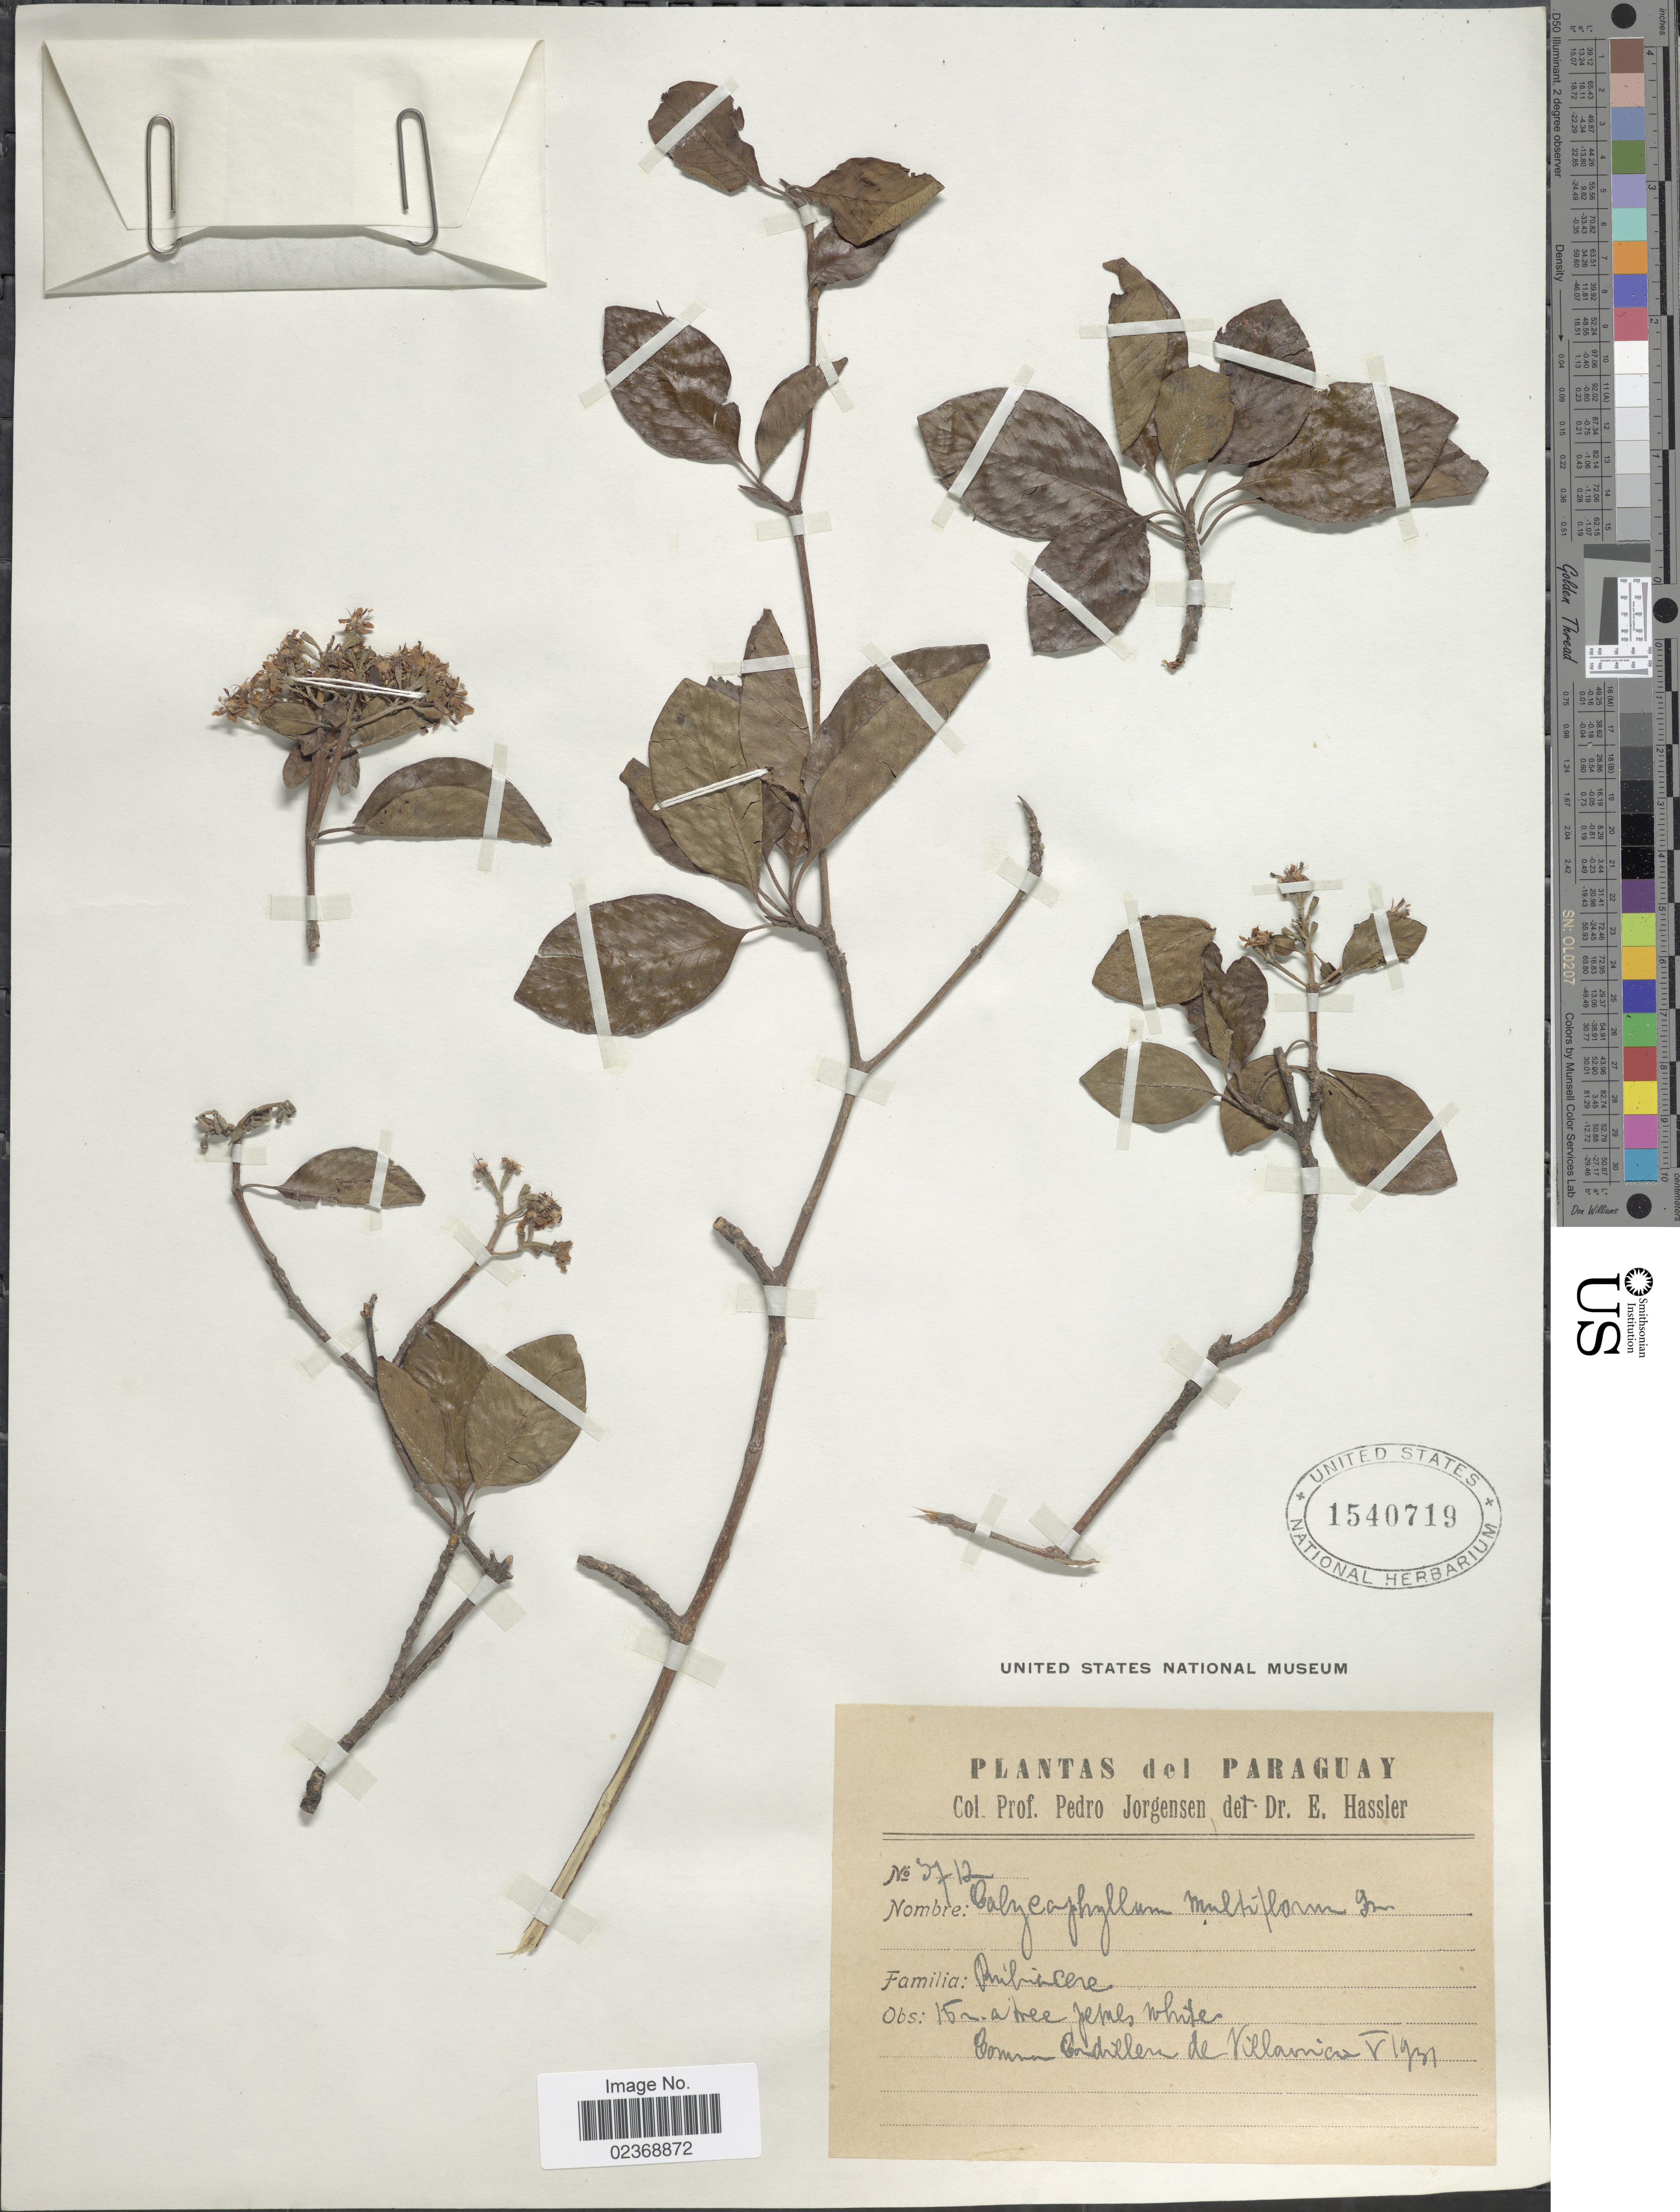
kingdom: Plantae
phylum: Tracheophyta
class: Magnoliopsida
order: Gentianales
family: Rubiaceae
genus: Calycophyllum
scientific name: Calycophyllum multiflorum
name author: Griseb.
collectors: P. Jörgensen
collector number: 3712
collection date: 1931-05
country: Paraguay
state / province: Guaira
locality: Cordillera de Villarrica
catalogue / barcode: US 1540719